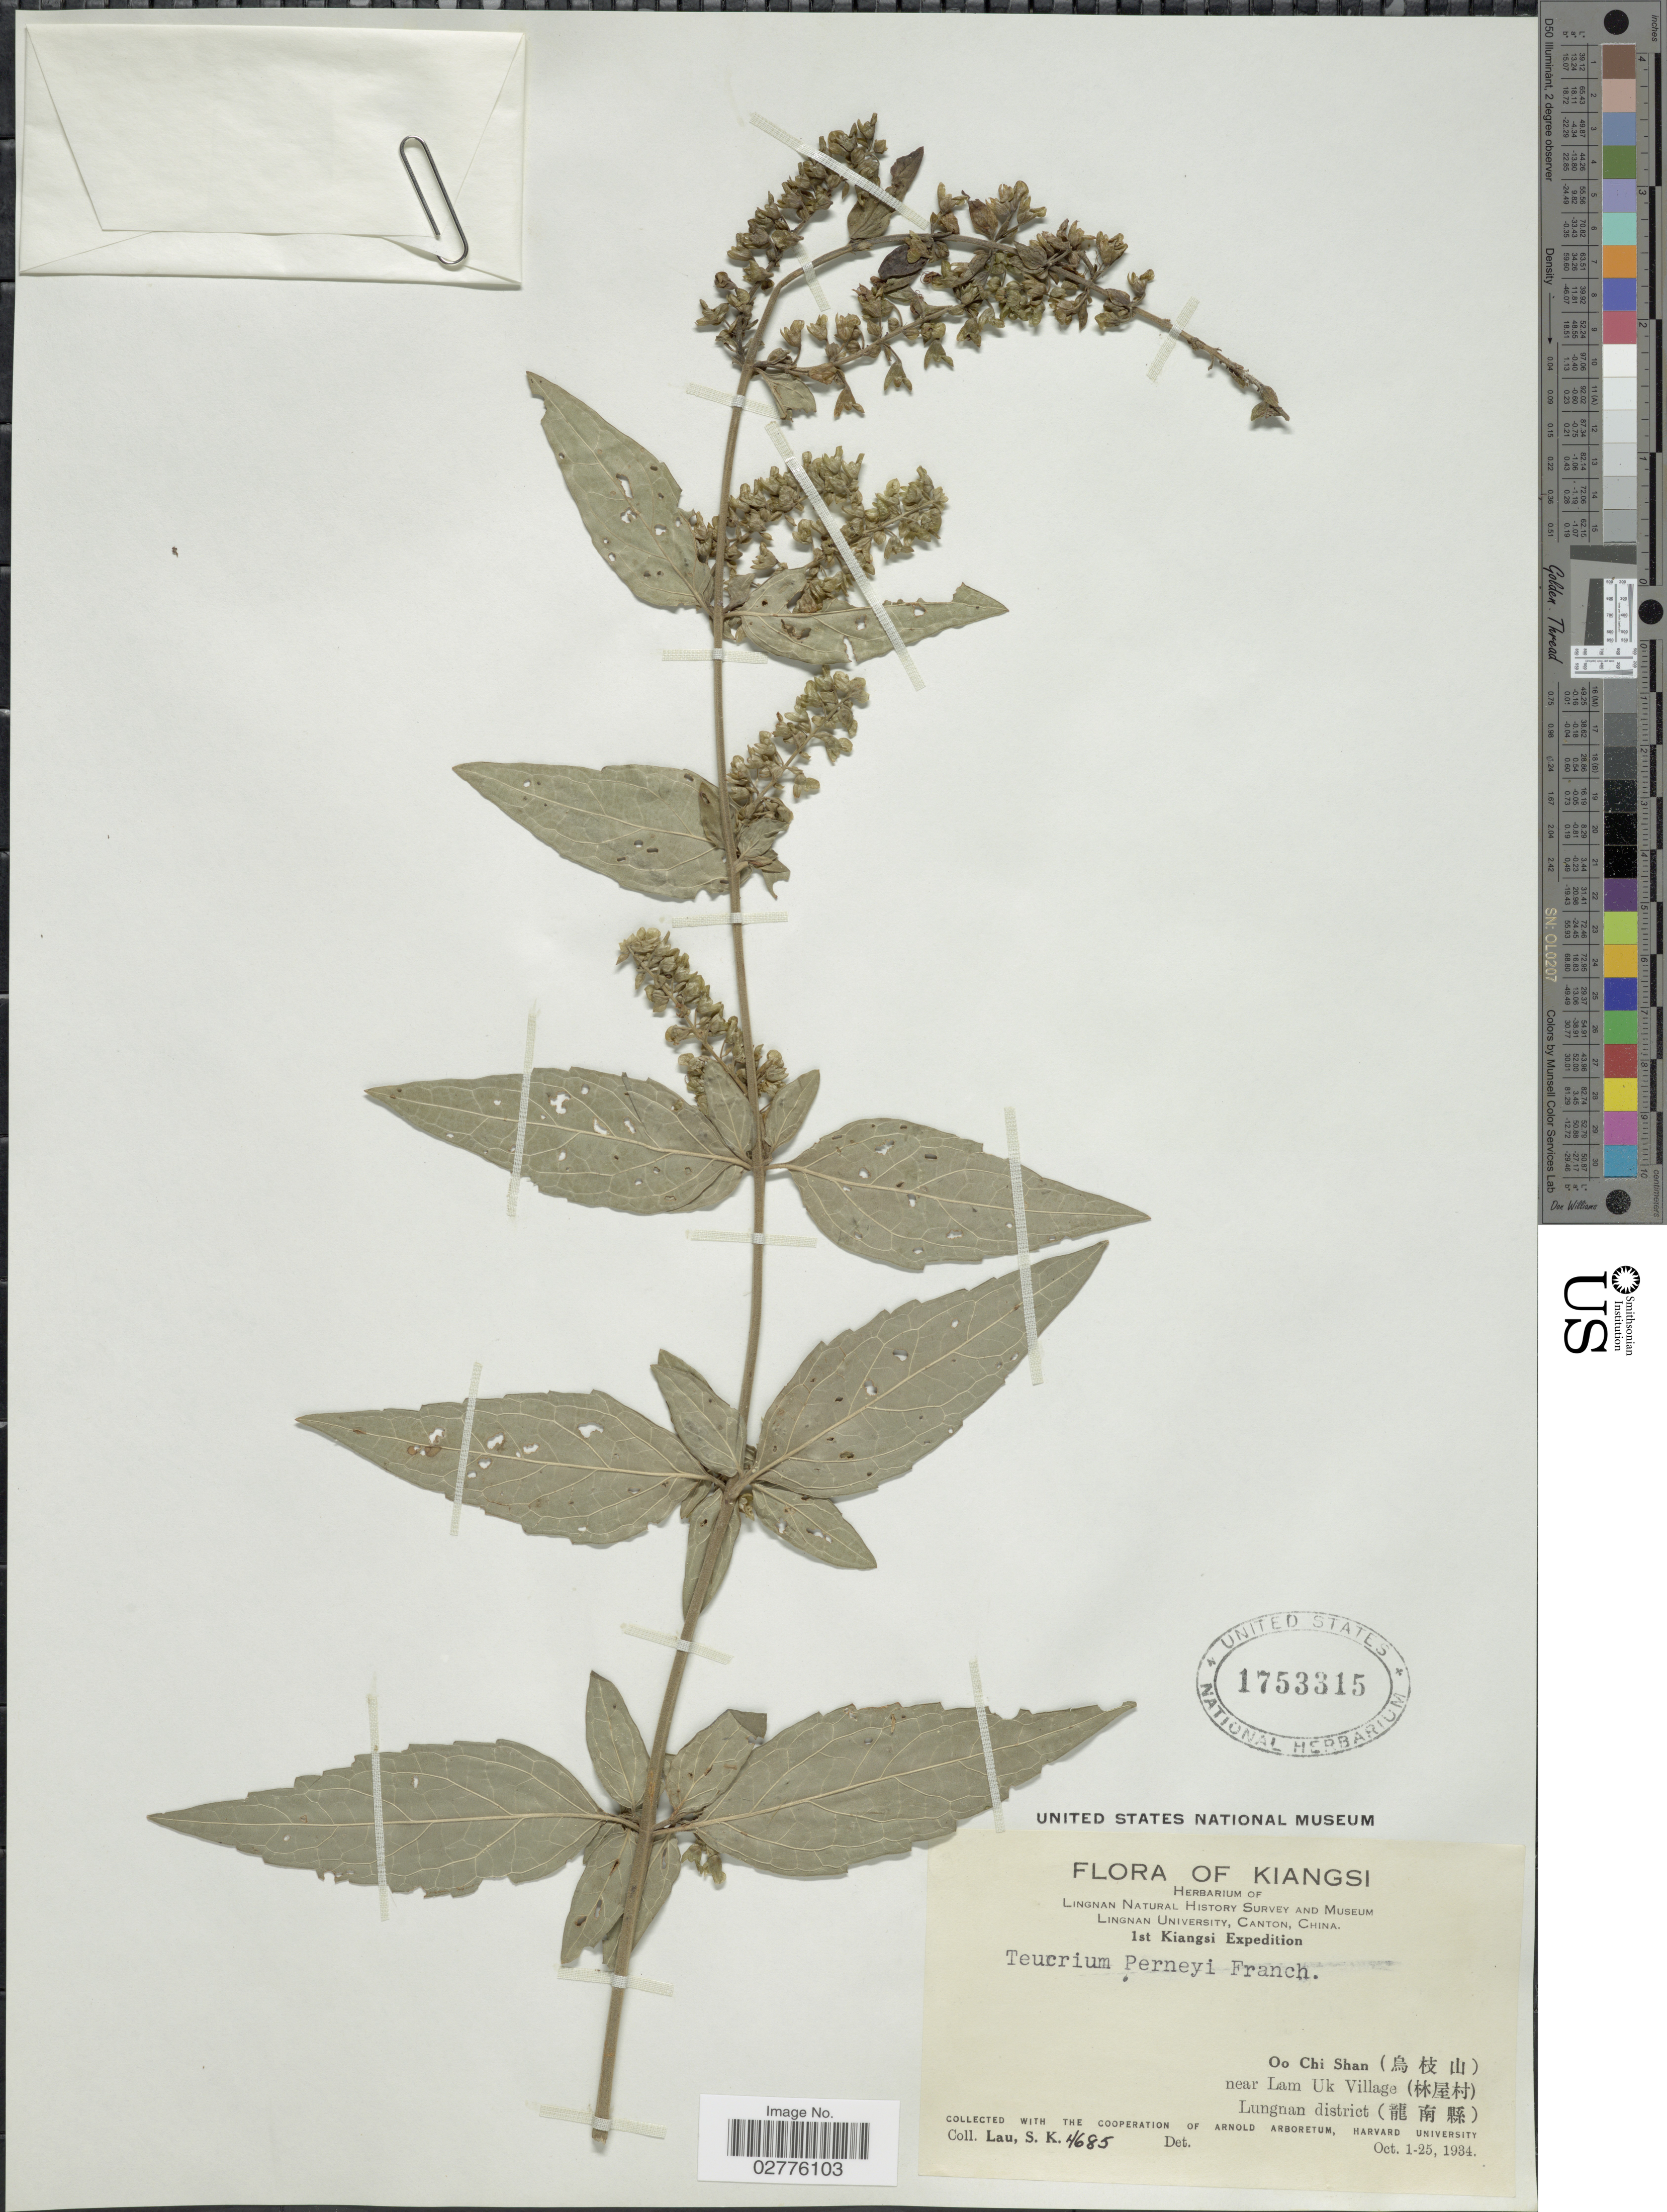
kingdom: Plantae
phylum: Tracheophyta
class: Magnoliopsida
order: Lamiales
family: Lamiaceae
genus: Teucrium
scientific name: Teucrium pernyi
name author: Franch.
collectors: S. K. Lau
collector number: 4685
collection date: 1934-10-01/1934-10-25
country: China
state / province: Jiangxi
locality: Kiangsi, Oo Chi Shan, near Lam Uk Village, Lungnan district.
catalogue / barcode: US 1753315